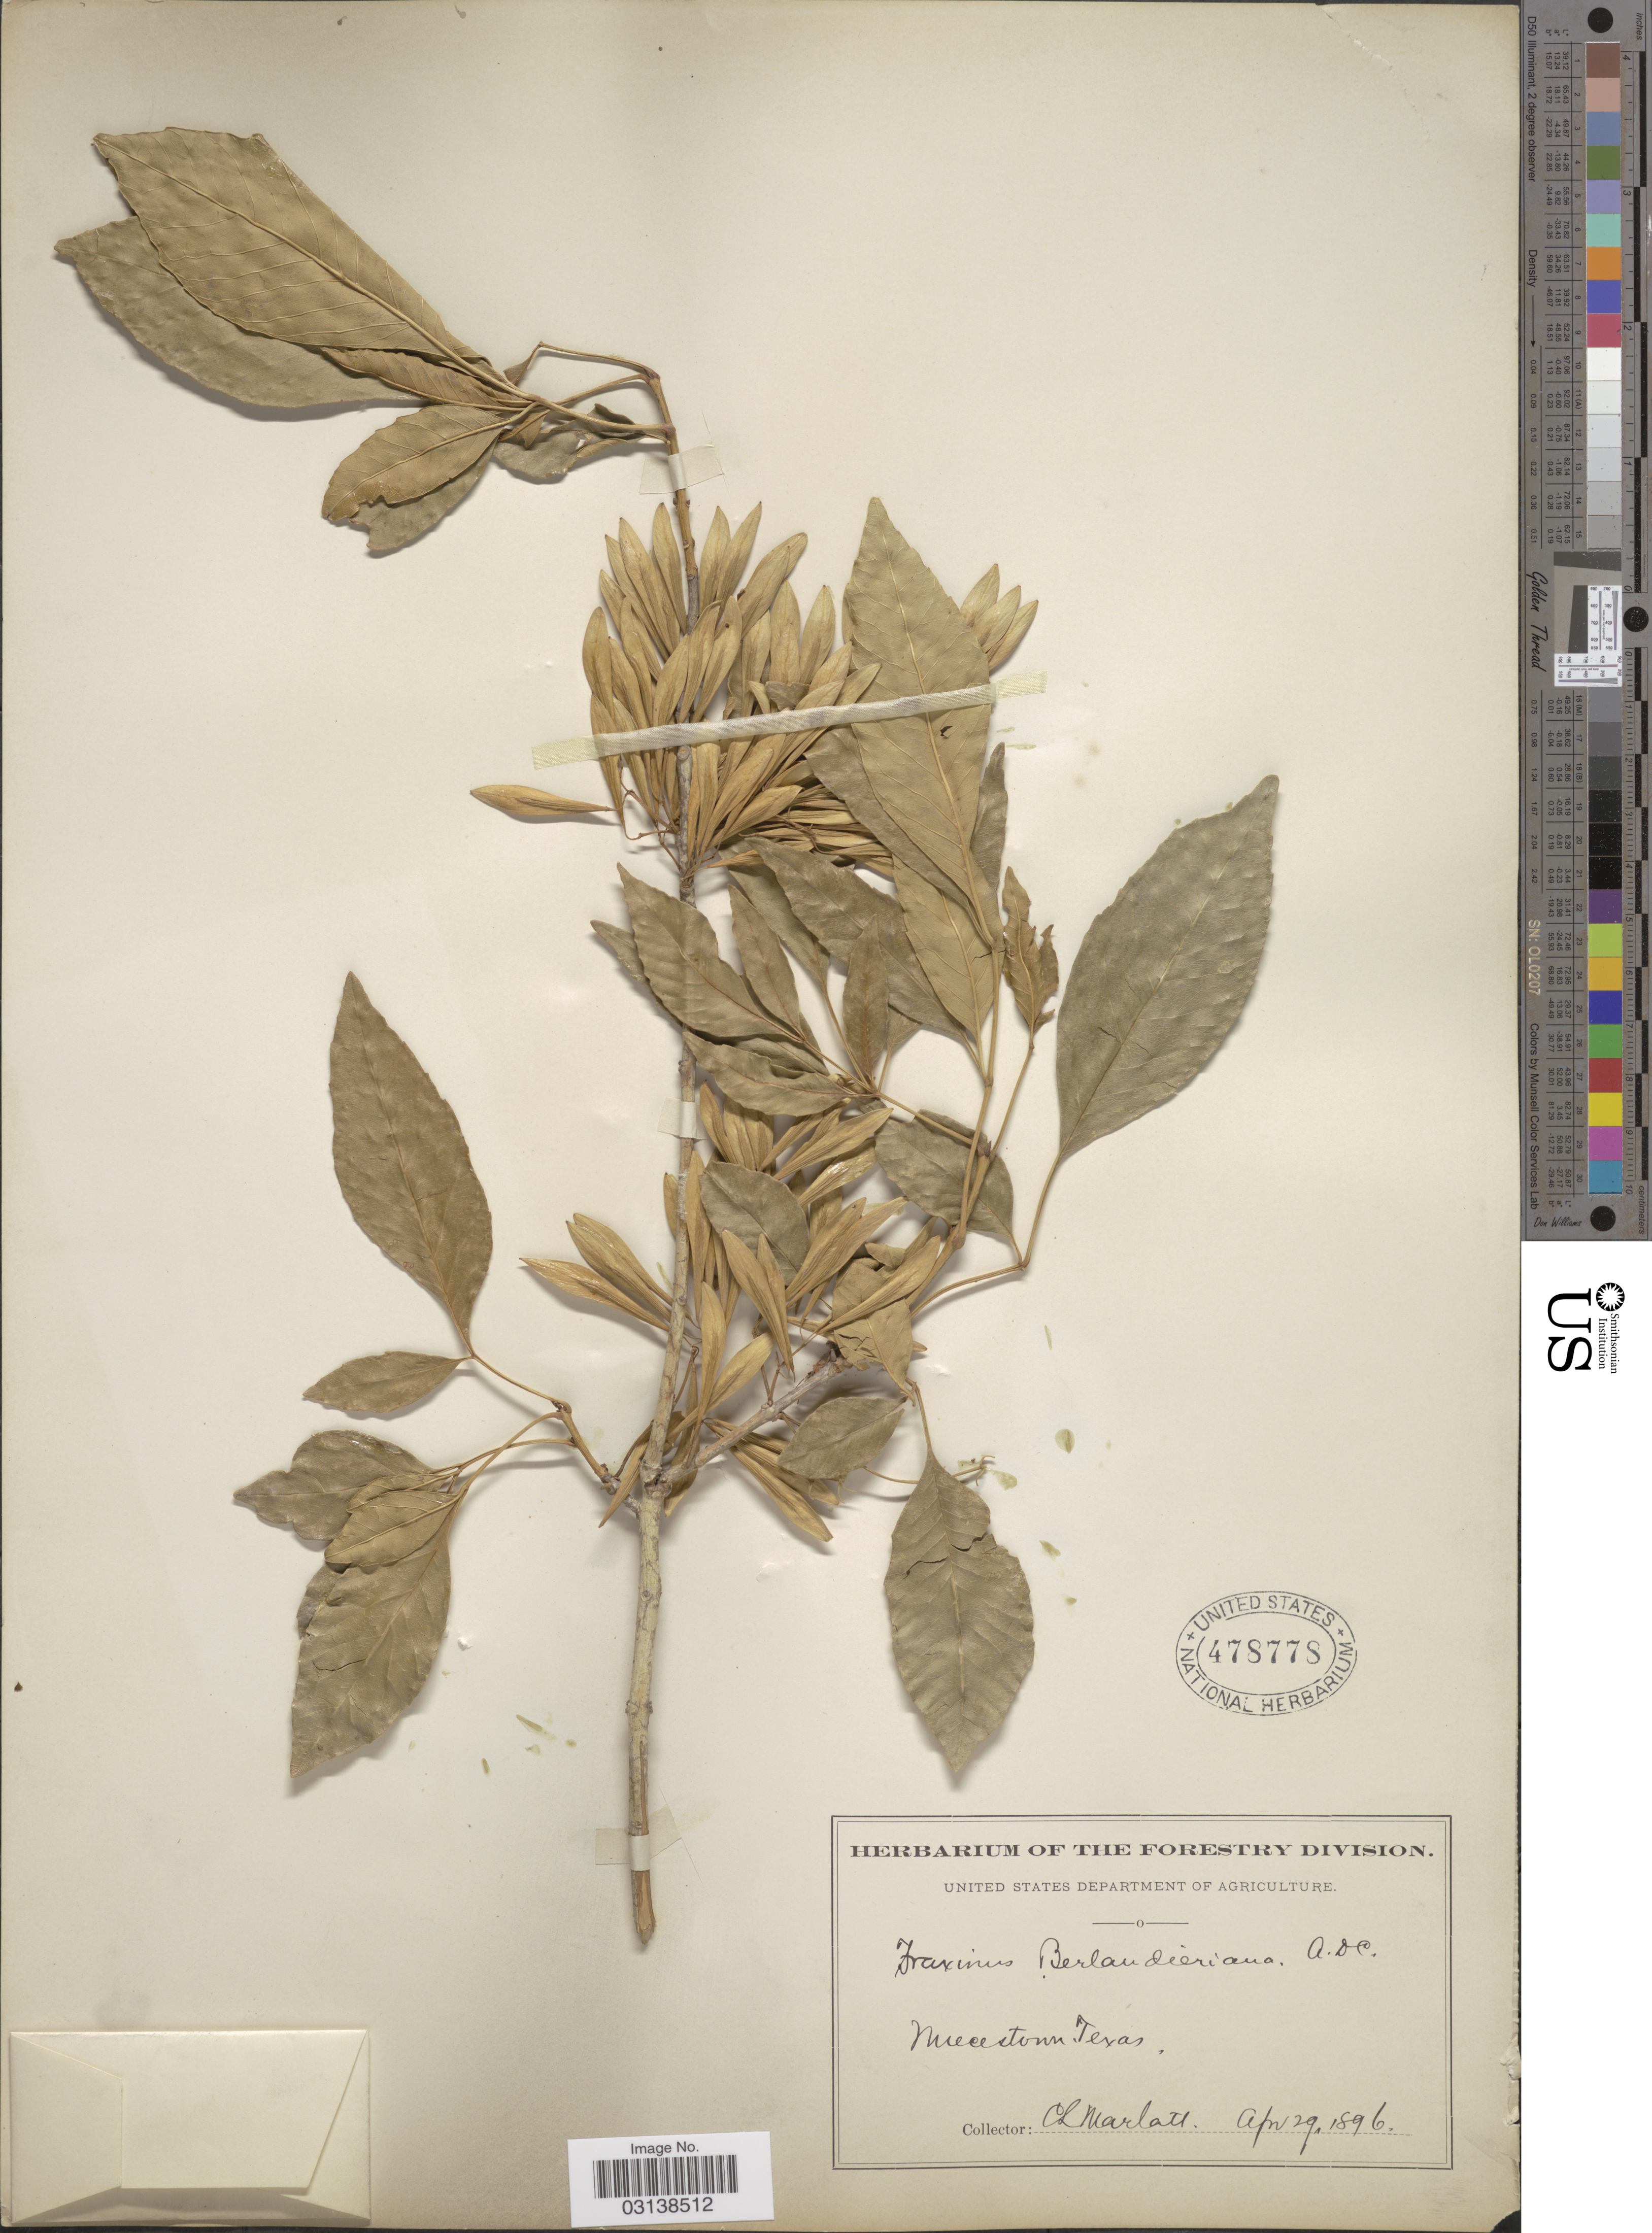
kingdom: Plantae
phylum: Tracheophyta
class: Magnoliopsida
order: Lamiales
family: Oleaceae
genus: Fraxinus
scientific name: Fraxinus berlandieriana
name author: A. DC.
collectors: C. Marlatt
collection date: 1896-04-29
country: United States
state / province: Texas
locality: Nuecestown.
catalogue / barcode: US 478778